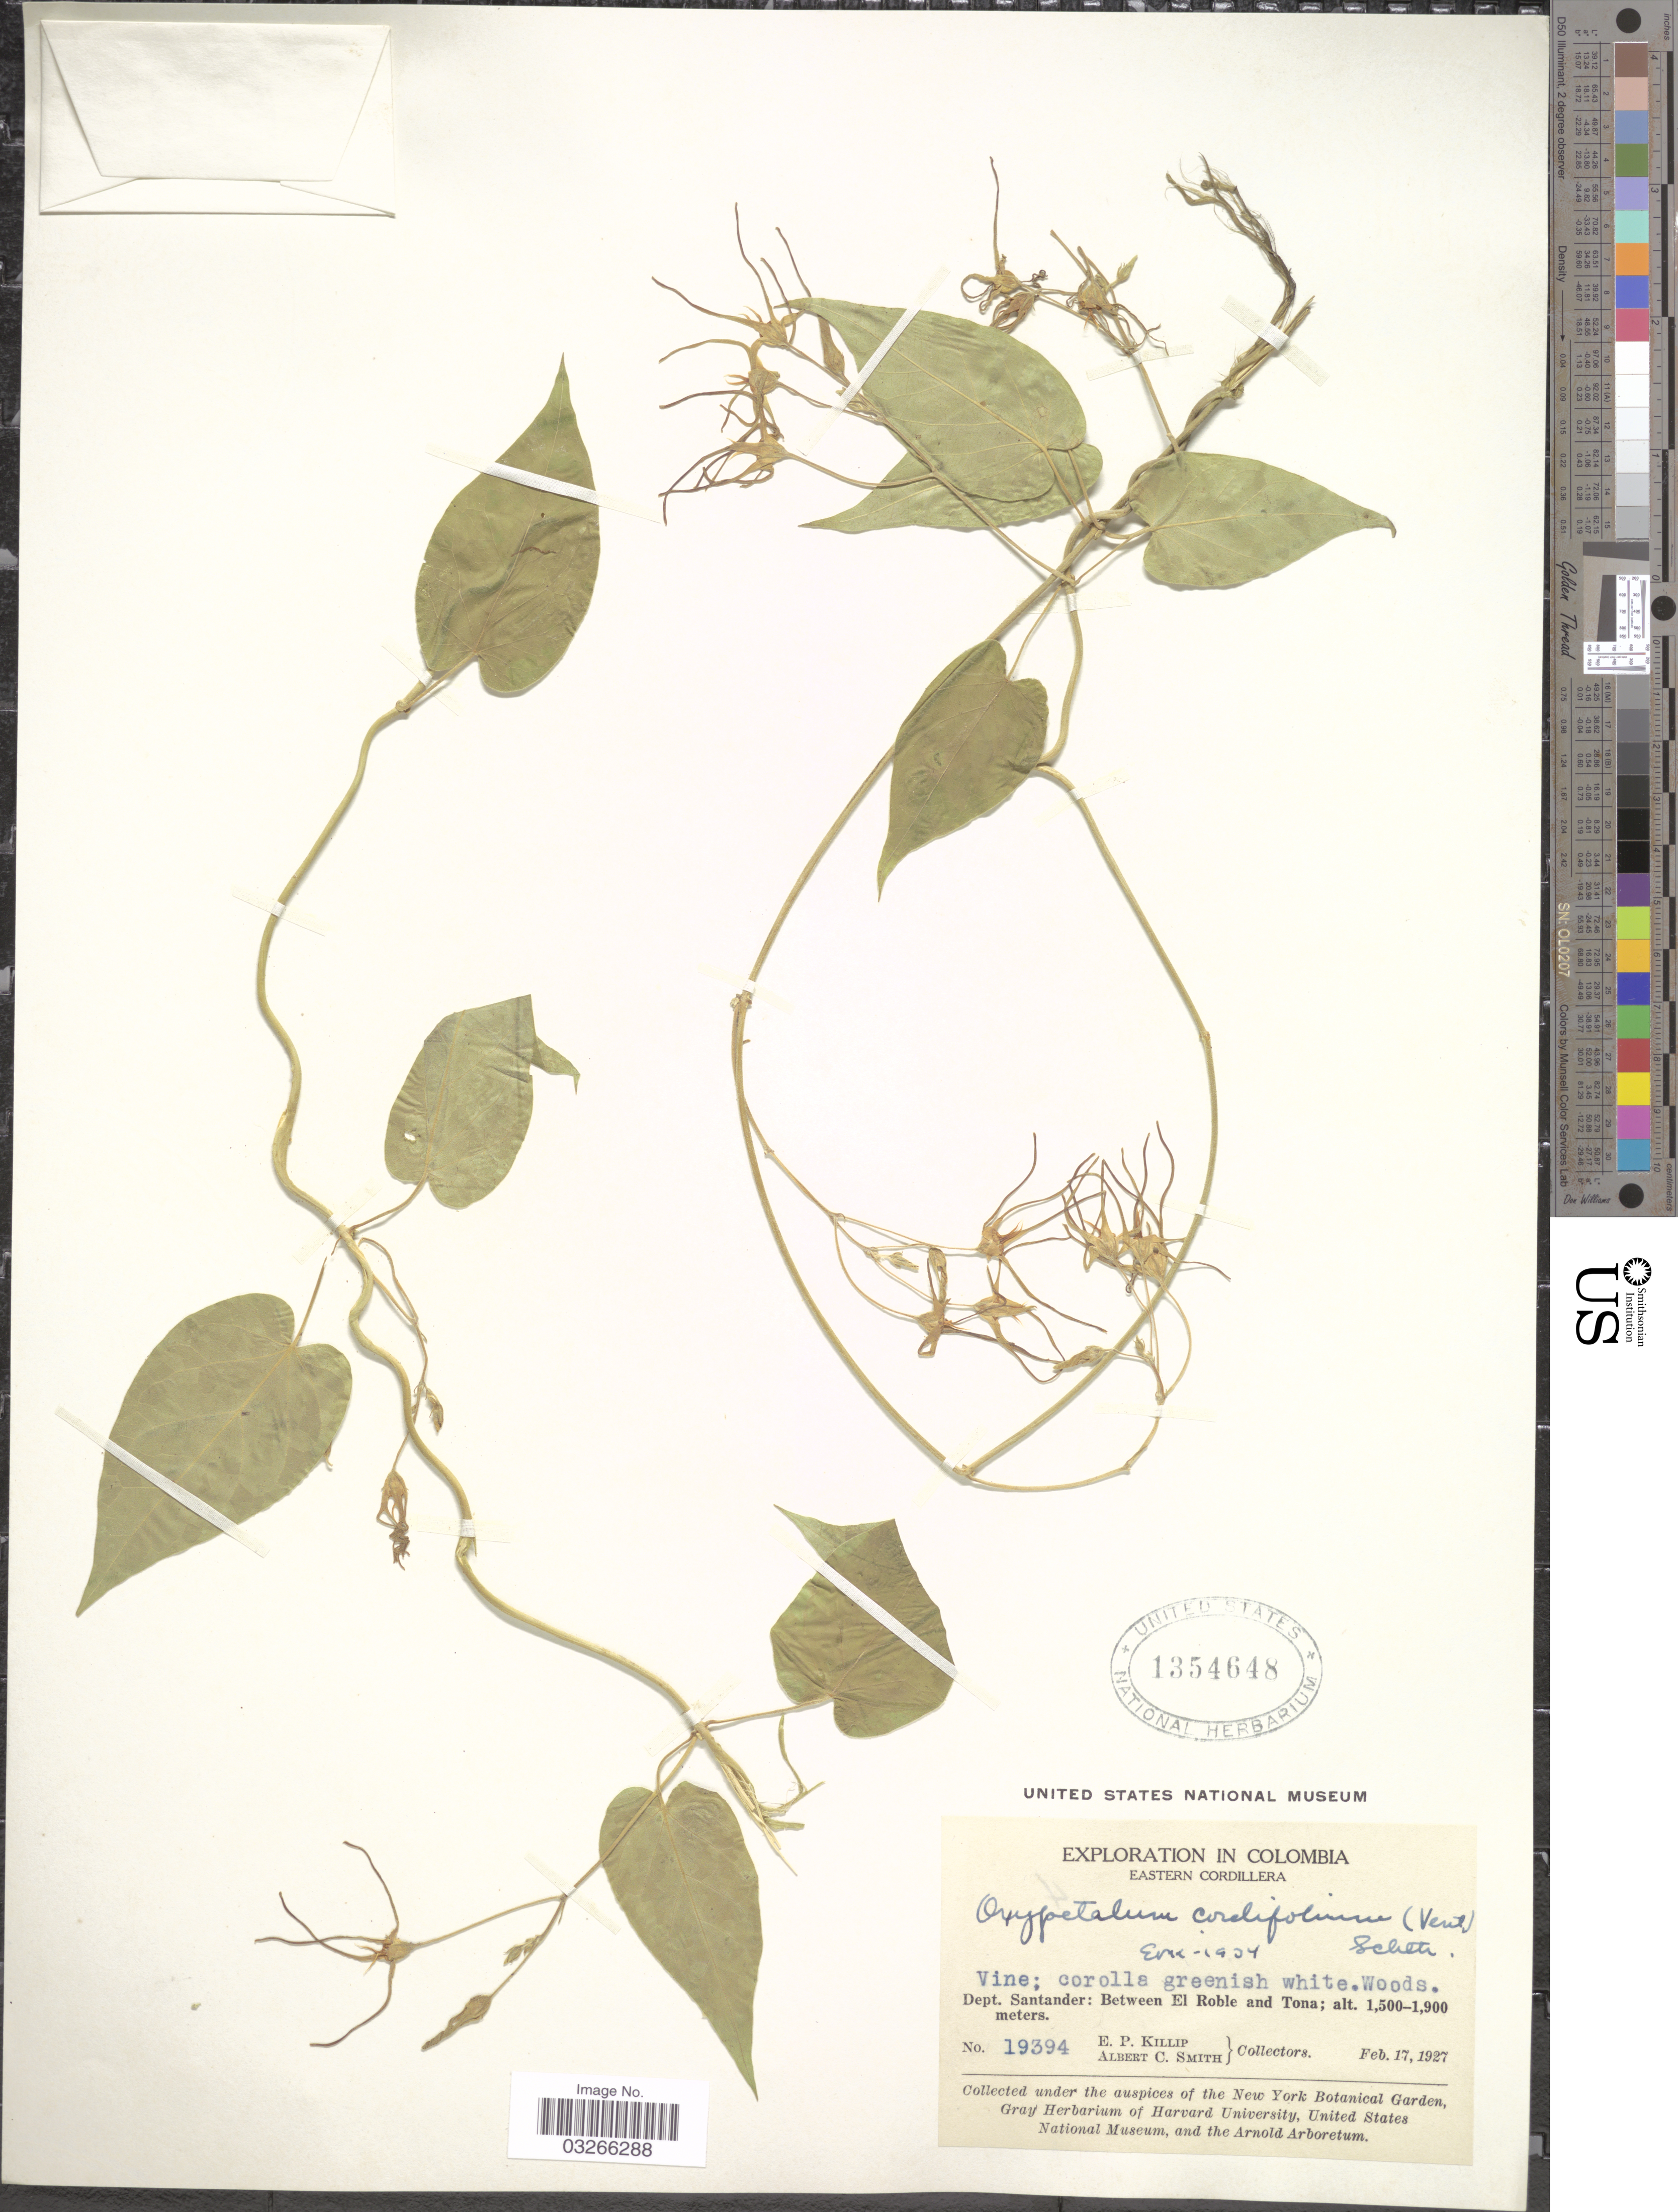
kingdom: Plantae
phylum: Tracheophyta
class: Magnoliopsida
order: Gentianales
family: Apocynaceae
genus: Oxypetalum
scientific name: Oxypetalum cordifolium subsp. cordifolium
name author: (Vent.) Schltr.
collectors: E. P. Killip & A. C. Smith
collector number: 19394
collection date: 1927-02-17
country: Colombia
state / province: Santander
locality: Eastern Cordillera, Dept. Santander: Between El Roble and Tona.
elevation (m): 1500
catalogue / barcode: US 1354648